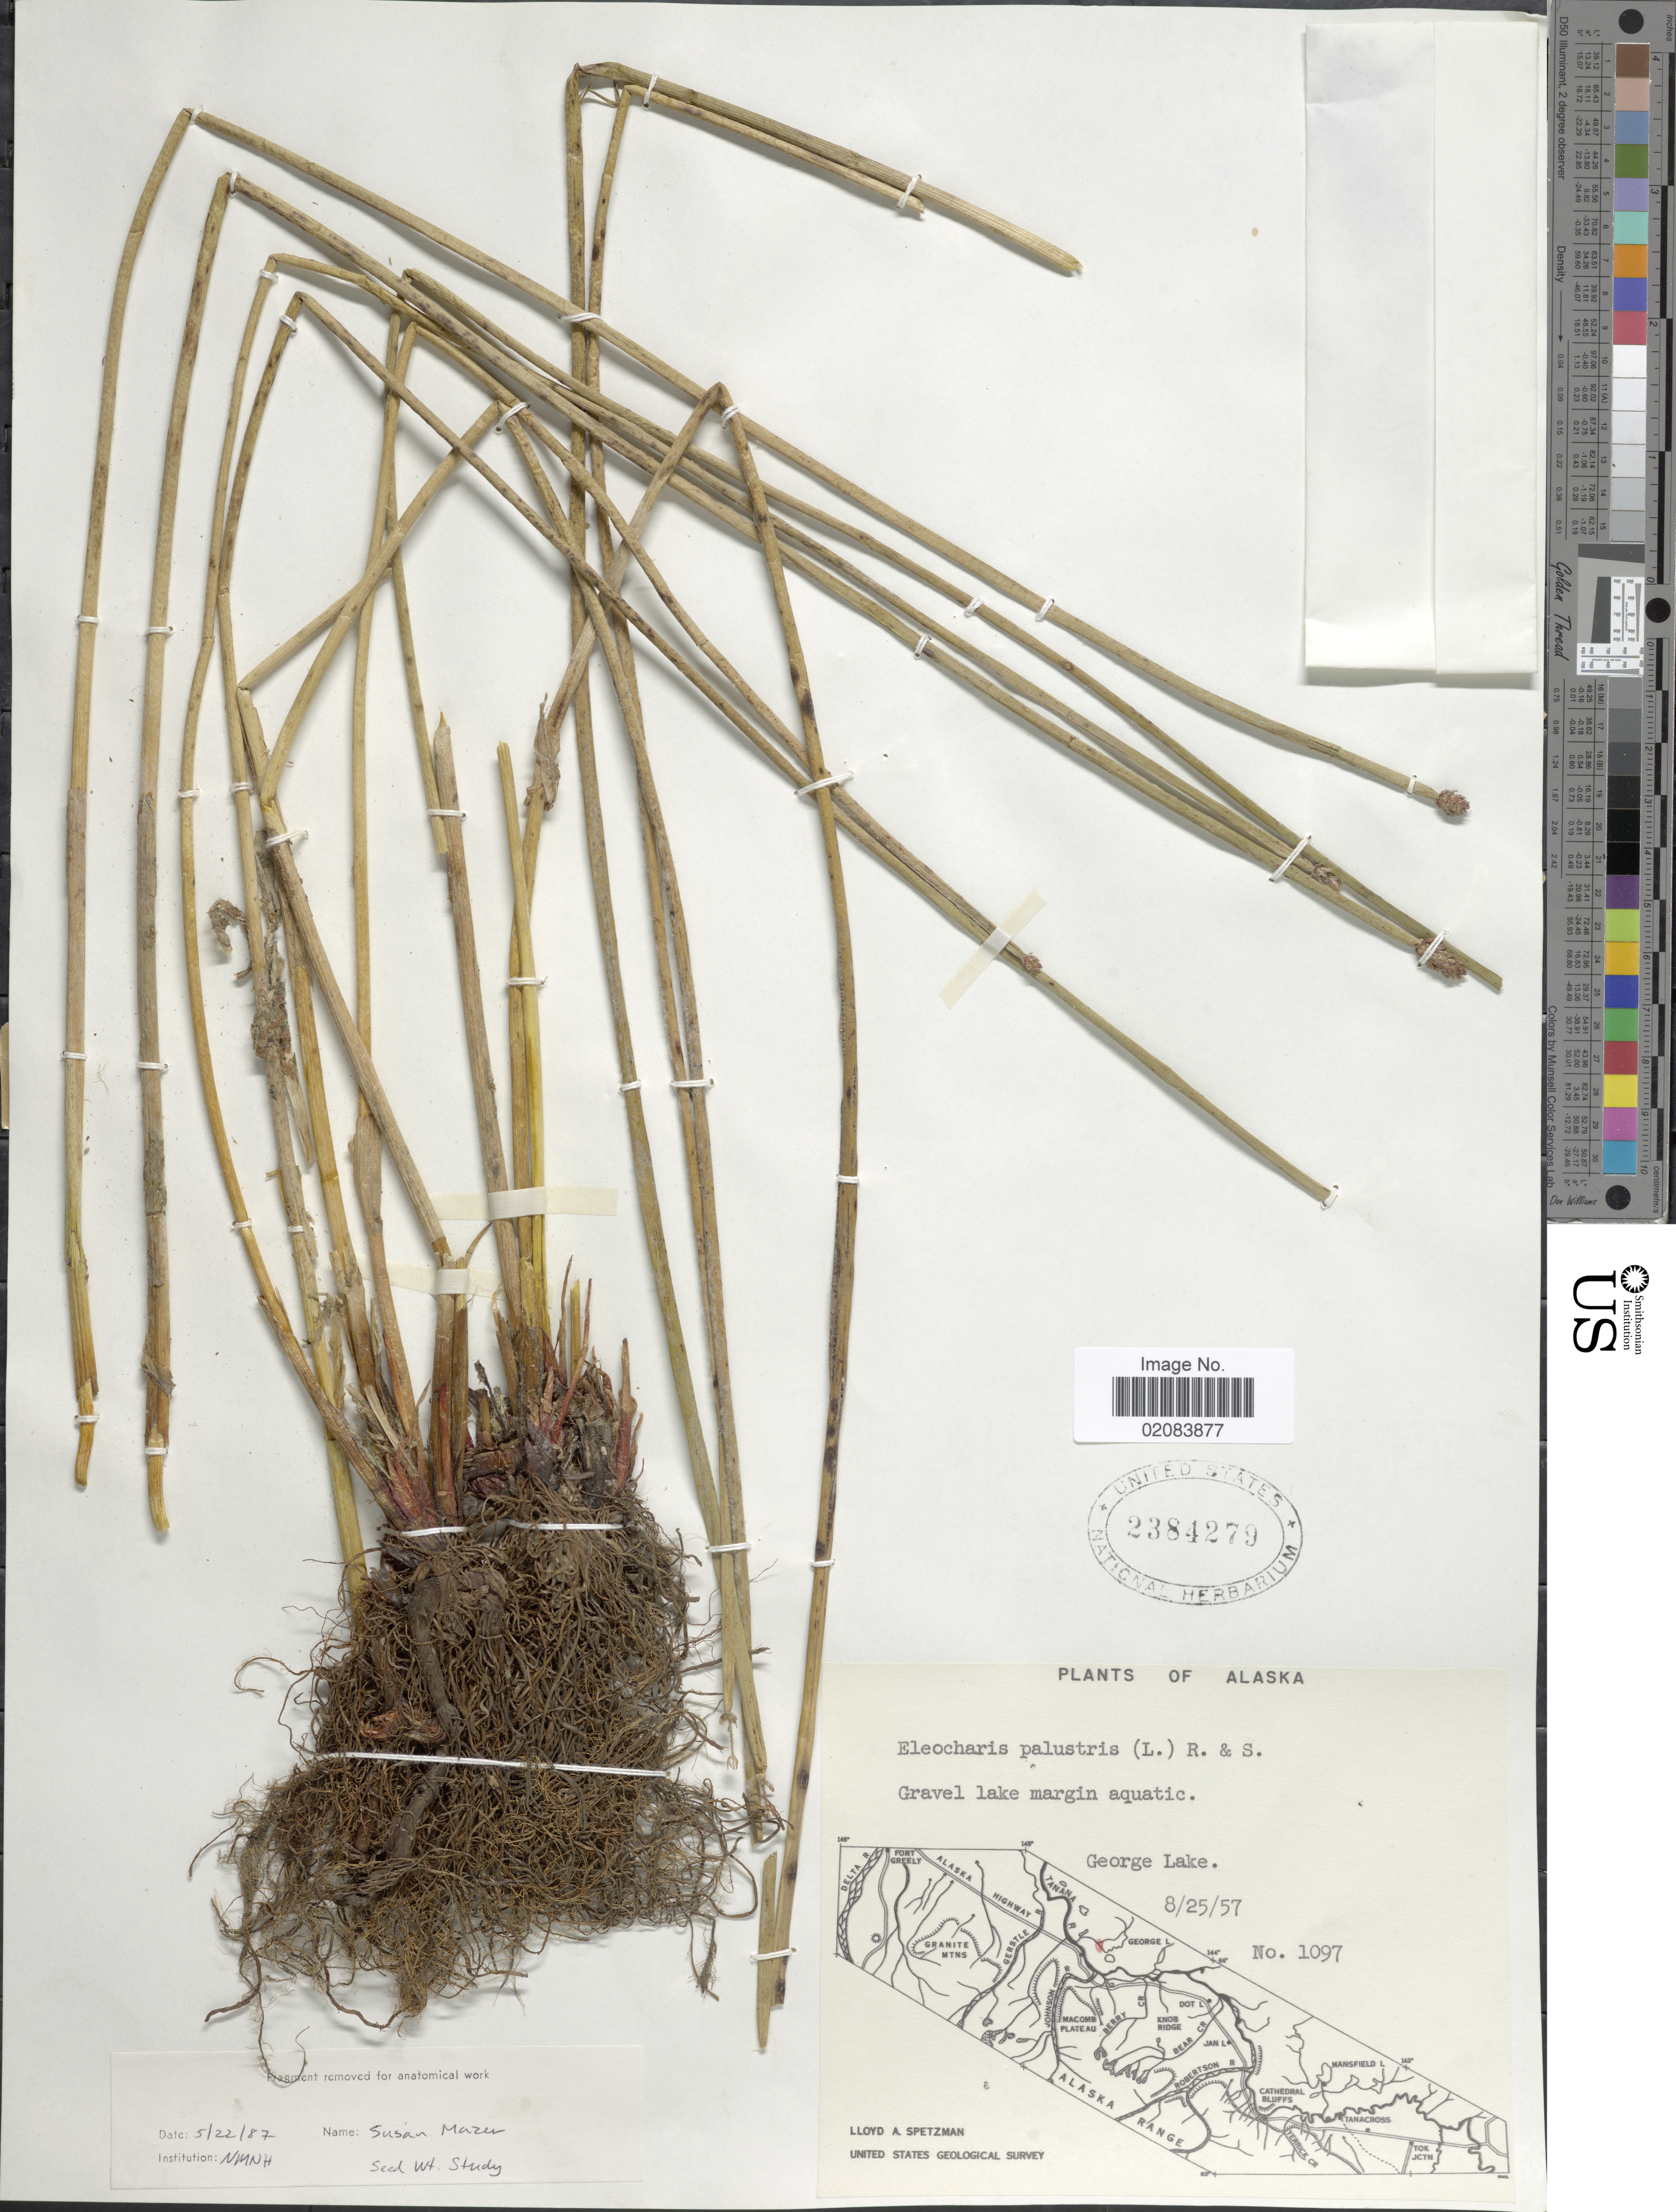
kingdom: Plantae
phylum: Tracheophyta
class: Liliopsida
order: Poales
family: Cyperaceae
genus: Eleocharis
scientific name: Eleocharis palustris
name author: (L.) Roem. & Schult.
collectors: L. Spetzman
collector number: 1097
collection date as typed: Transcribed d/m/y: 25/8/57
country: United States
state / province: Alaska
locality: George Lake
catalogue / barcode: US 2384279